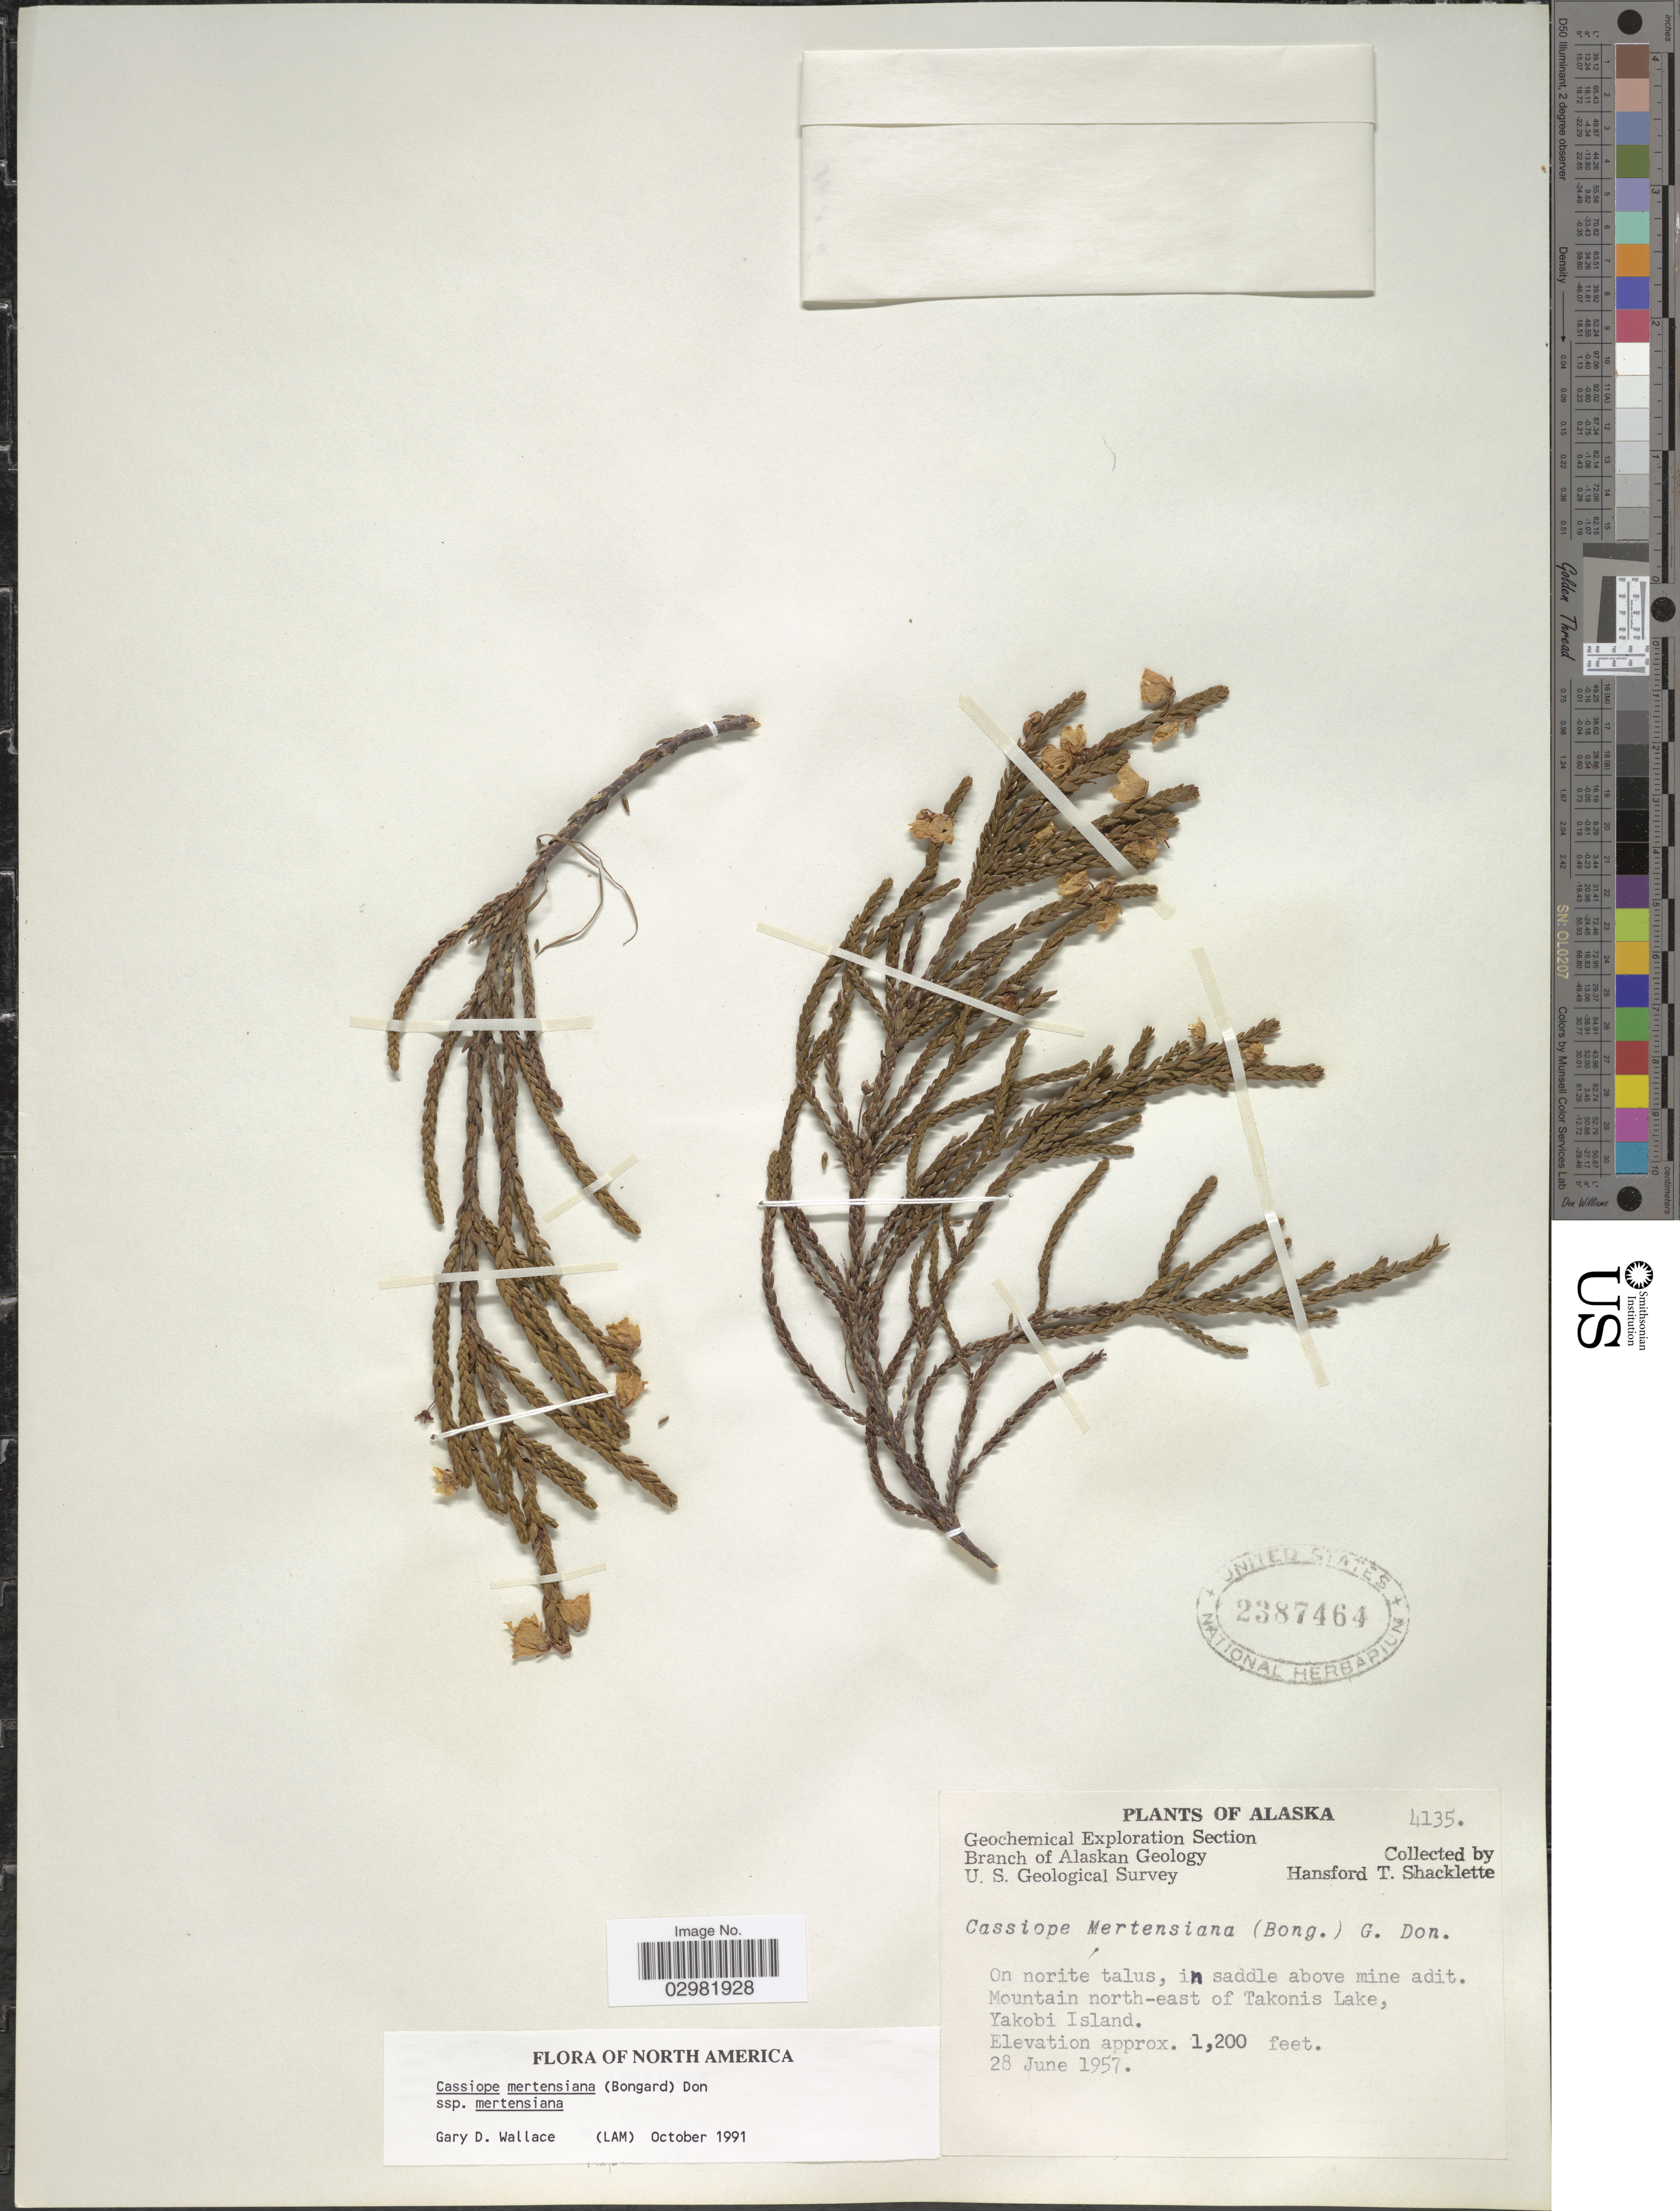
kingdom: Plantae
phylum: Tracheophyta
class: Magnoliopsida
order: Ericales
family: Ericaceae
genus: Cassiope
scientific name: Cassiope mertensiana subsp. mertensiana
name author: (Bong.) G. Don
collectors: H. Shacklette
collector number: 4135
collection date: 1957-06-28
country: United States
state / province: Alaska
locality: Mountain north-east of Takonis Lake, Yakobi Island.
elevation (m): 366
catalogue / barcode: US 2387464